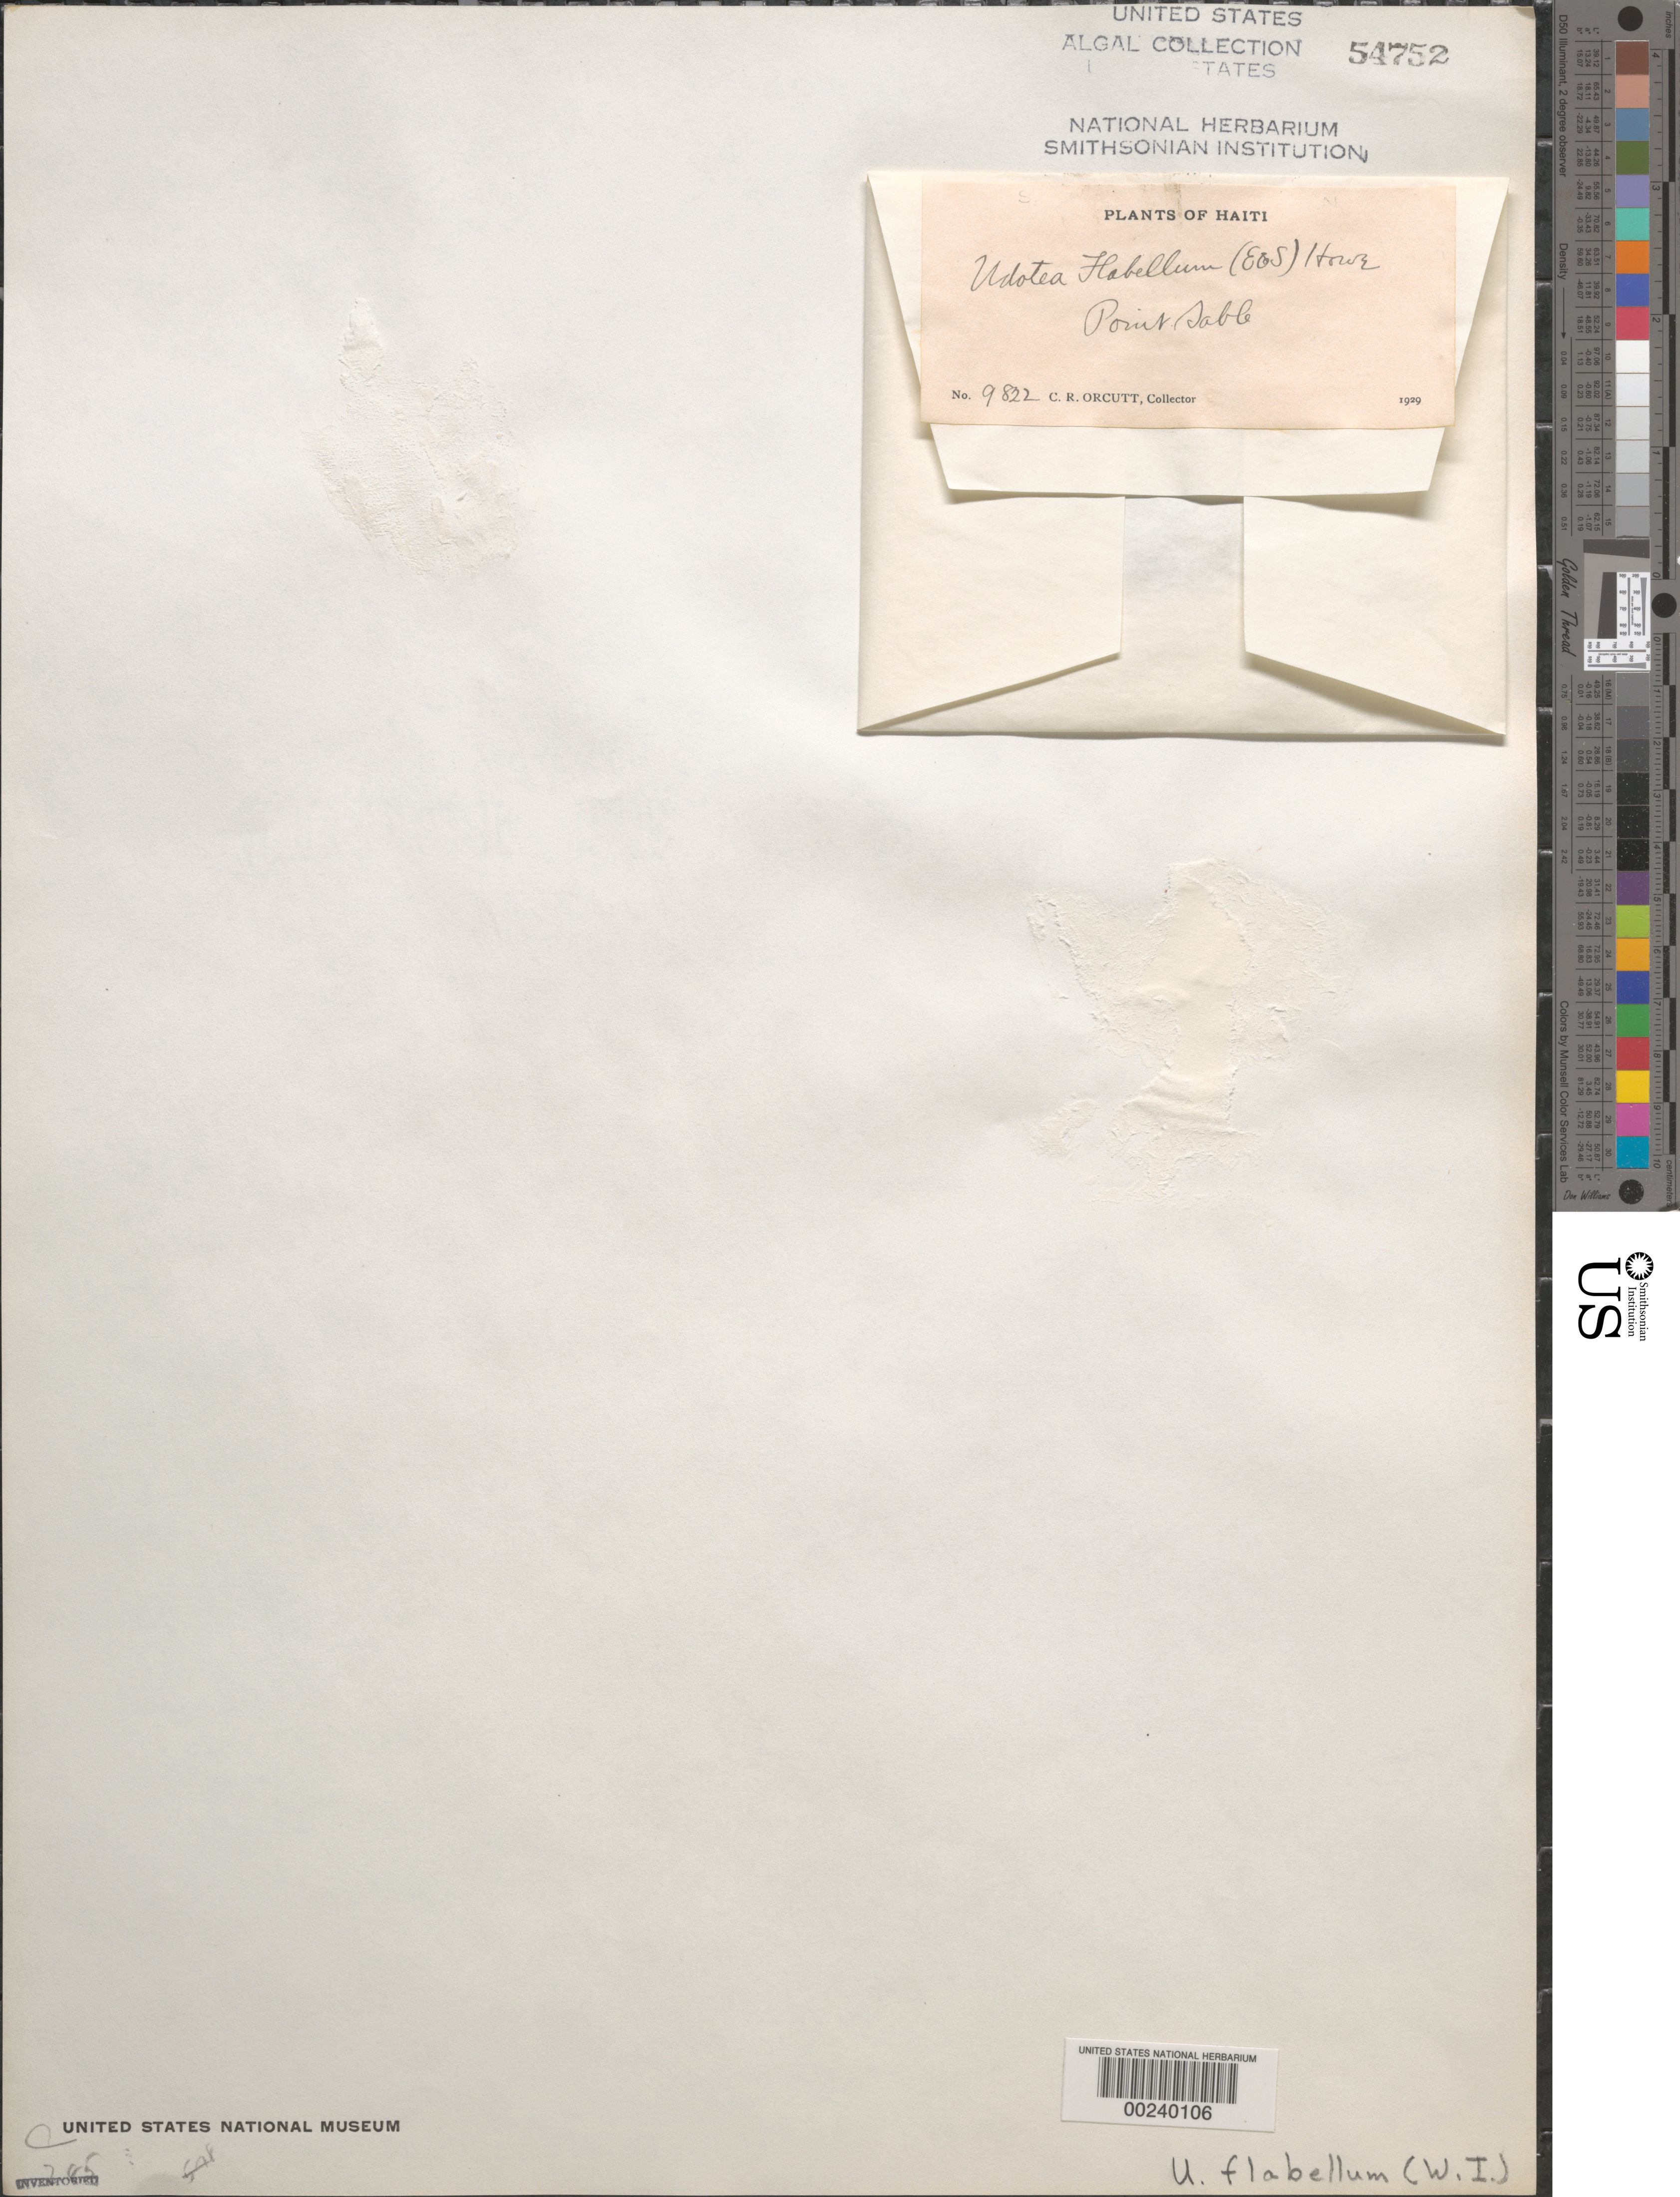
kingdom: Plantae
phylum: Chlorophyta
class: Ulvophyceae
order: Bryopsidales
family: Udoteaceae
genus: Udotea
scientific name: Udotea flabellum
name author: (J. Ellis & Sol.) M. Howe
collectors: C. R. Orcutt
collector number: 9822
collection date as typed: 1929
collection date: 1929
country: Haiti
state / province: Ouest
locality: Pointe Sable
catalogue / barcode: US 54752